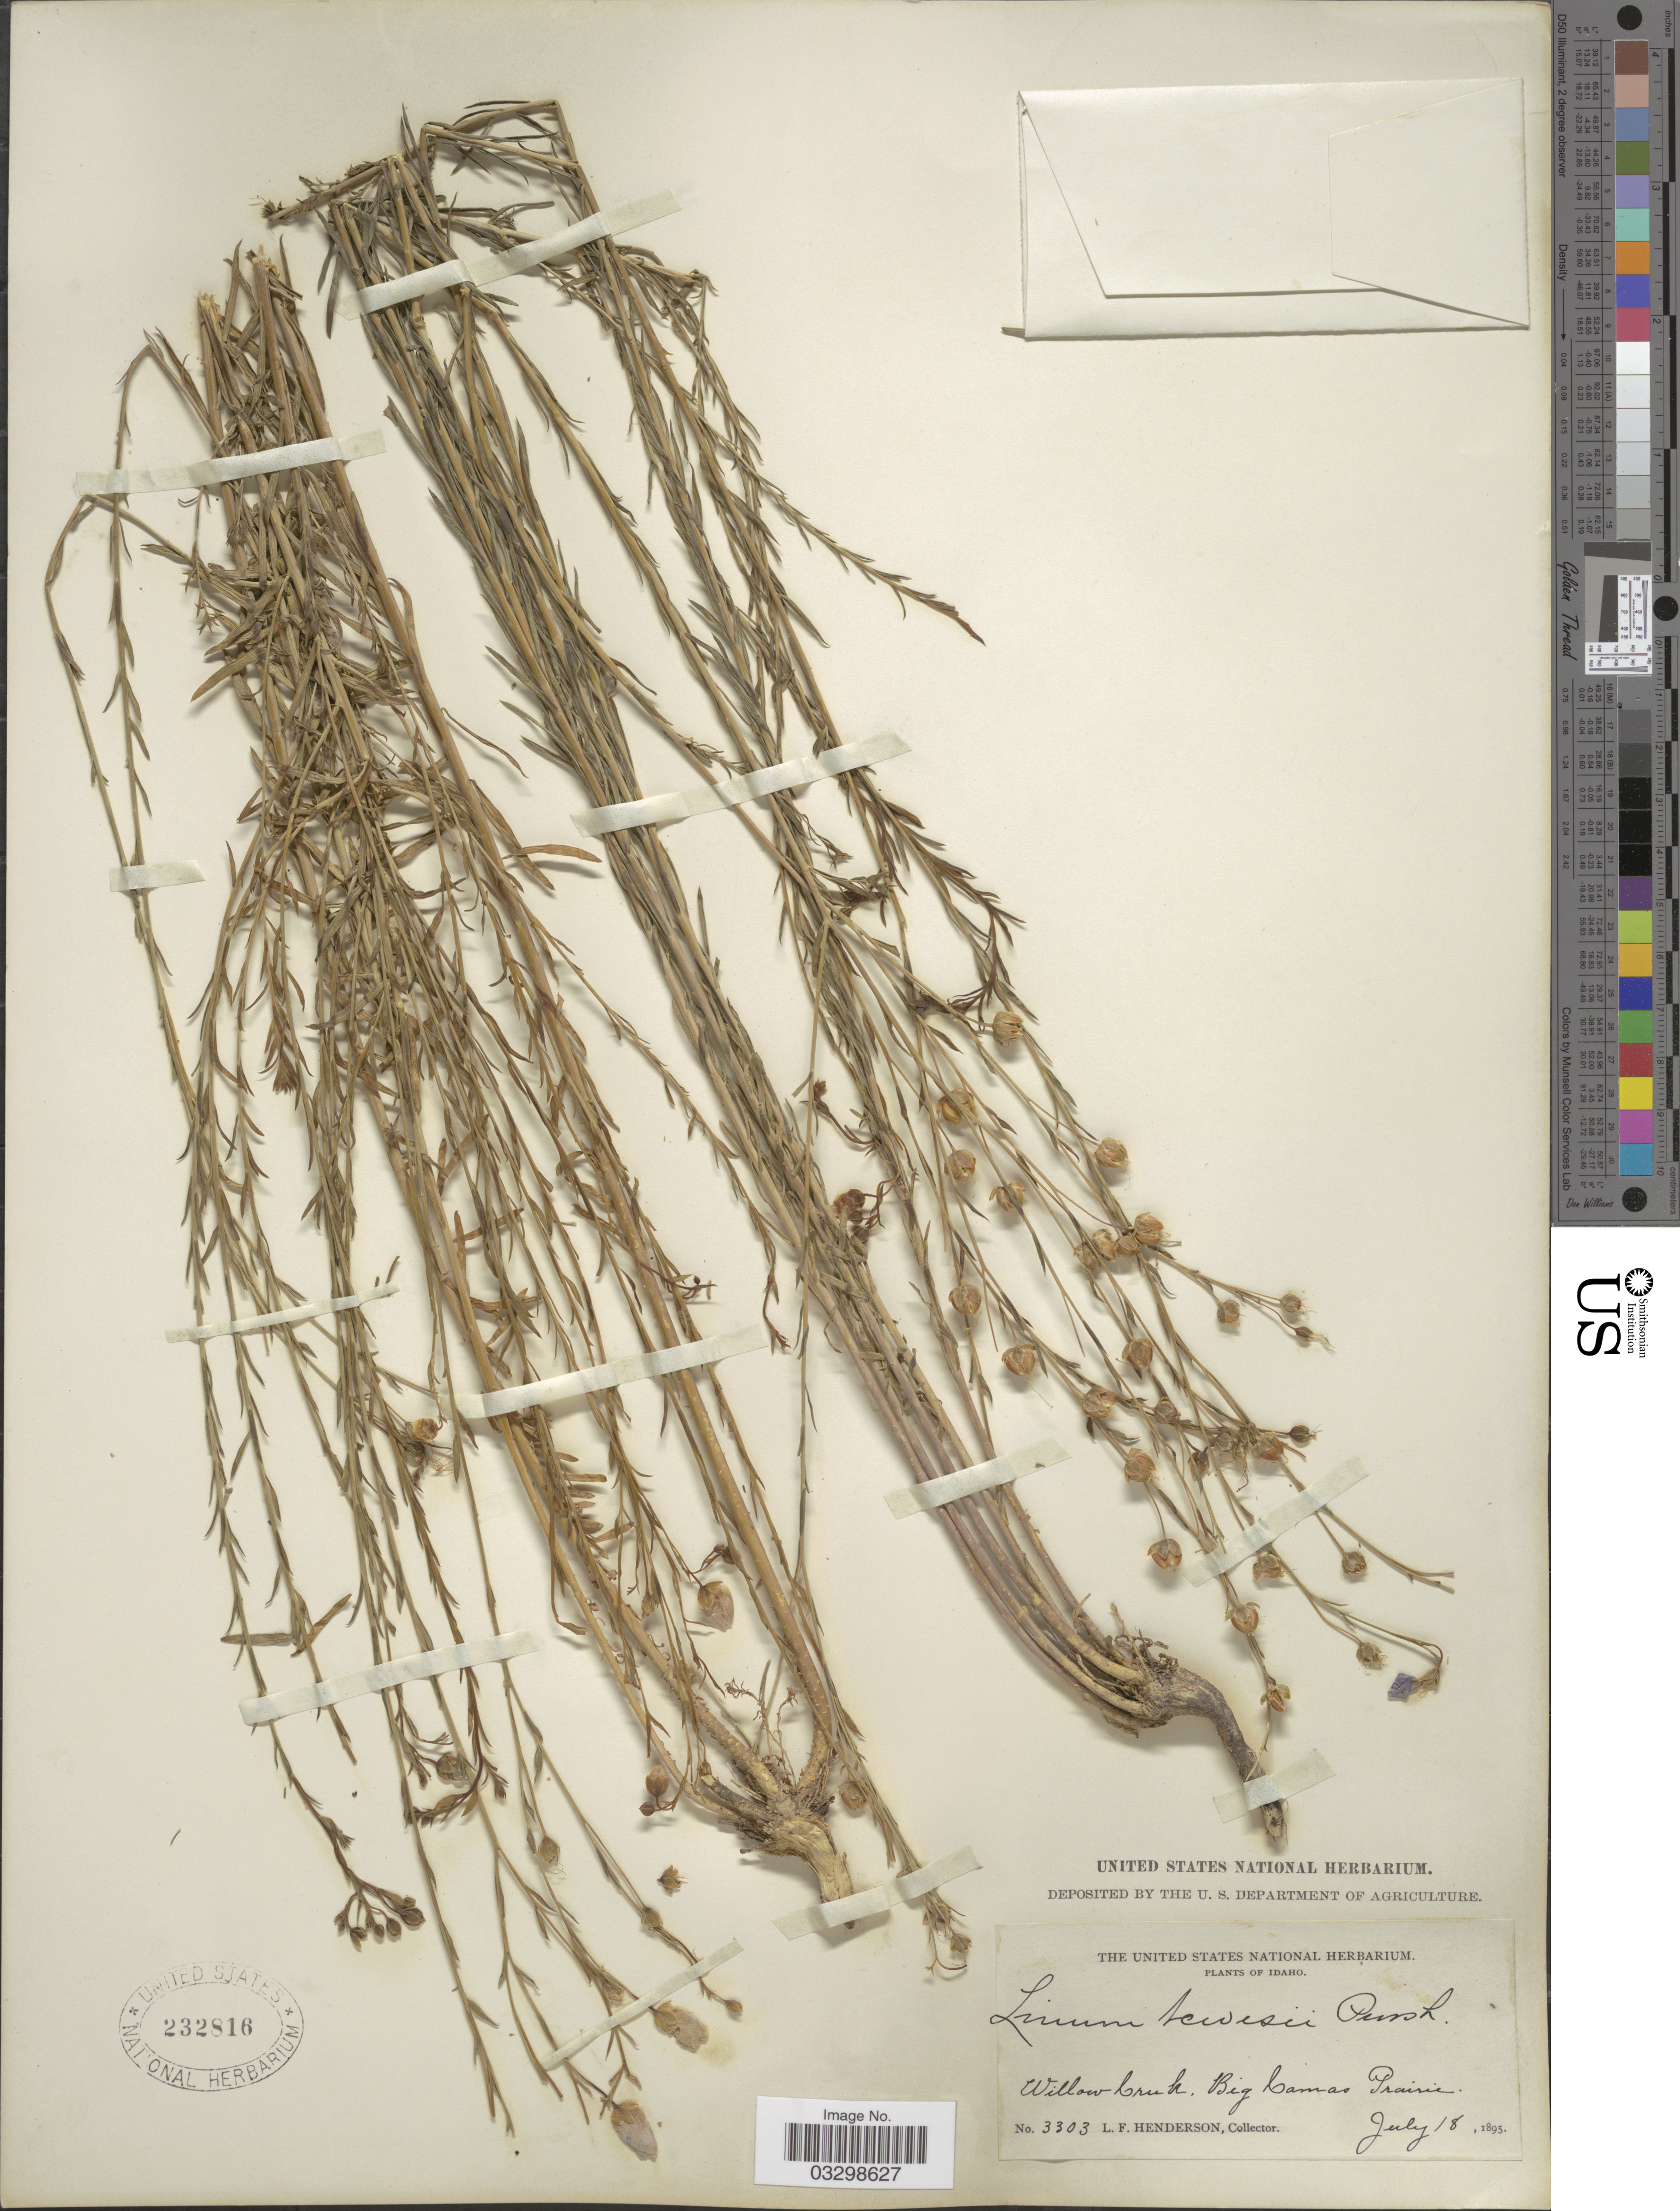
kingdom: Plantae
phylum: Tracheophyta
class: Magnoliopsida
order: Malpighiales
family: Linaceae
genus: Linum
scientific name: Linum lewisii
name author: Pursh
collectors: L. Henderson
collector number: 3303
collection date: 1895-07-18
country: United States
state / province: Idaho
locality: Willow Creek, Big Camas Prairie.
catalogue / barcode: US 232816